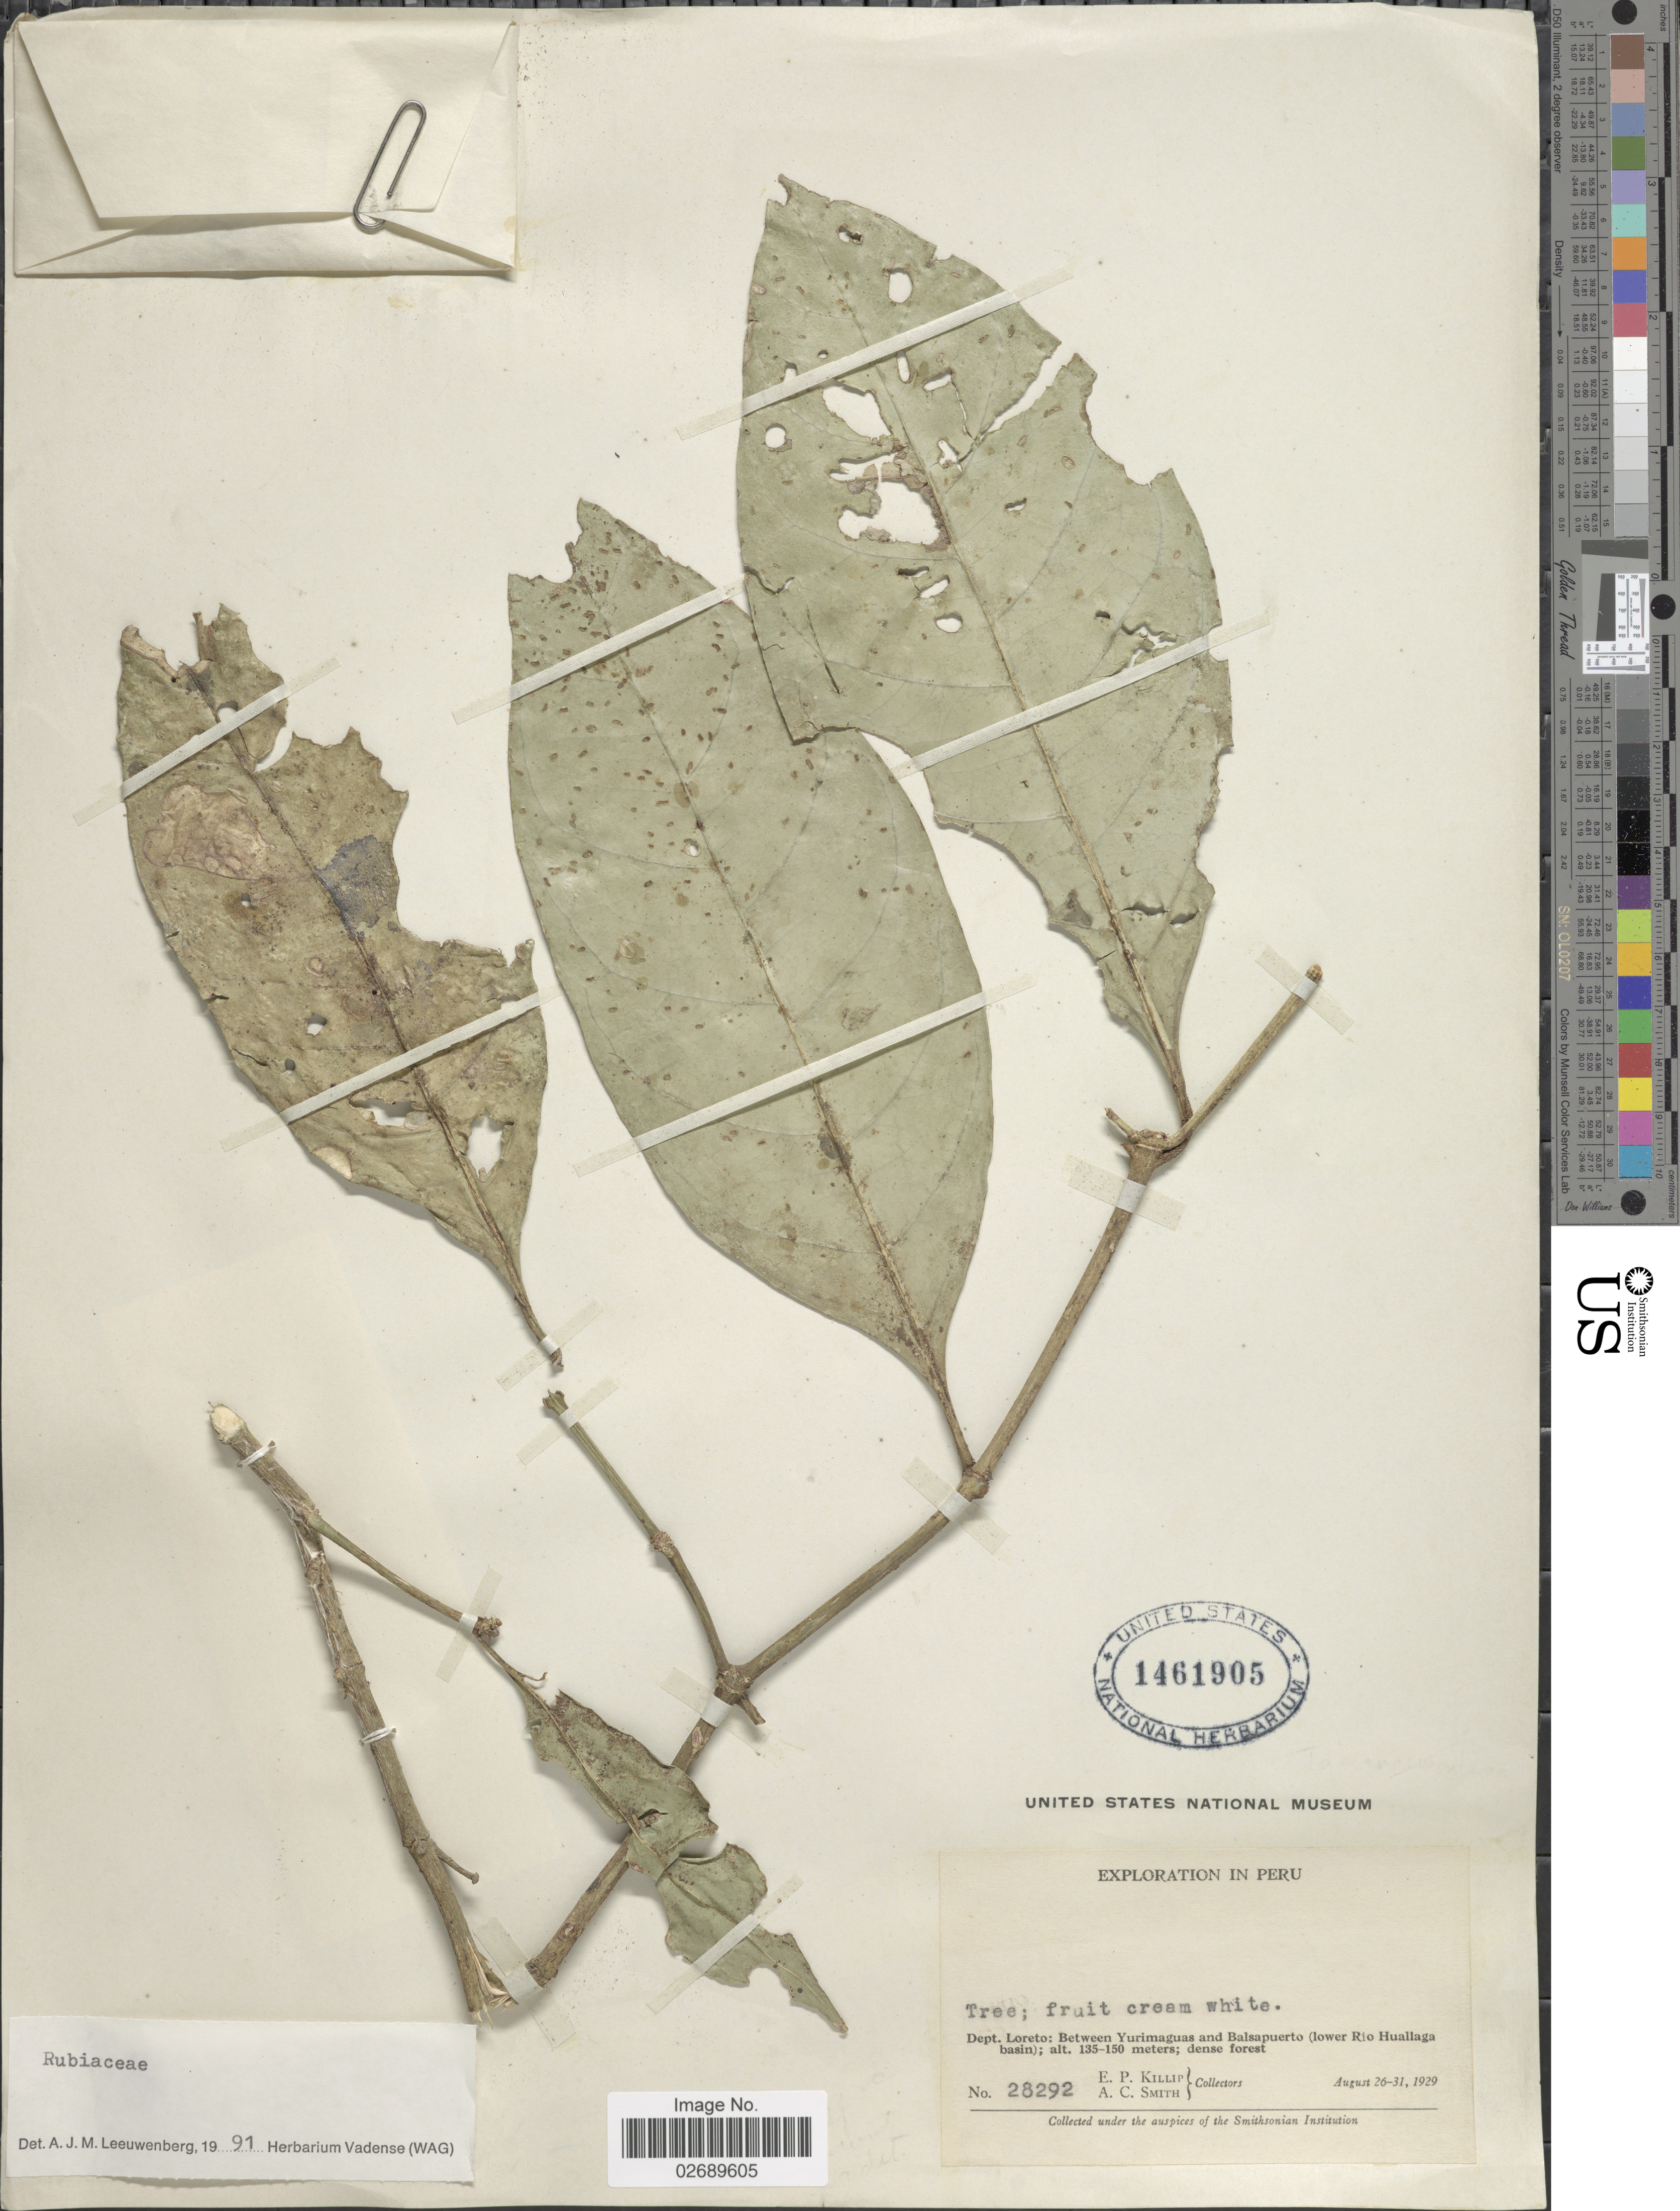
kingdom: Plantae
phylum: Tracheophyta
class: Magnoliopsida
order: Gentianales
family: Rubiaceae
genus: Coussarea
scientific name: Coussarea sp.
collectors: E. P. Killip & A. C. Smith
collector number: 28292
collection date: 1929-08-26/1929-08-31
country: Peru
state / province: Loreto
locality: Between Yurimaguas and Balsapuerto (lower Rio Huallaga basin)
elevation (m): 135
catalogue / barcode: US 1461905